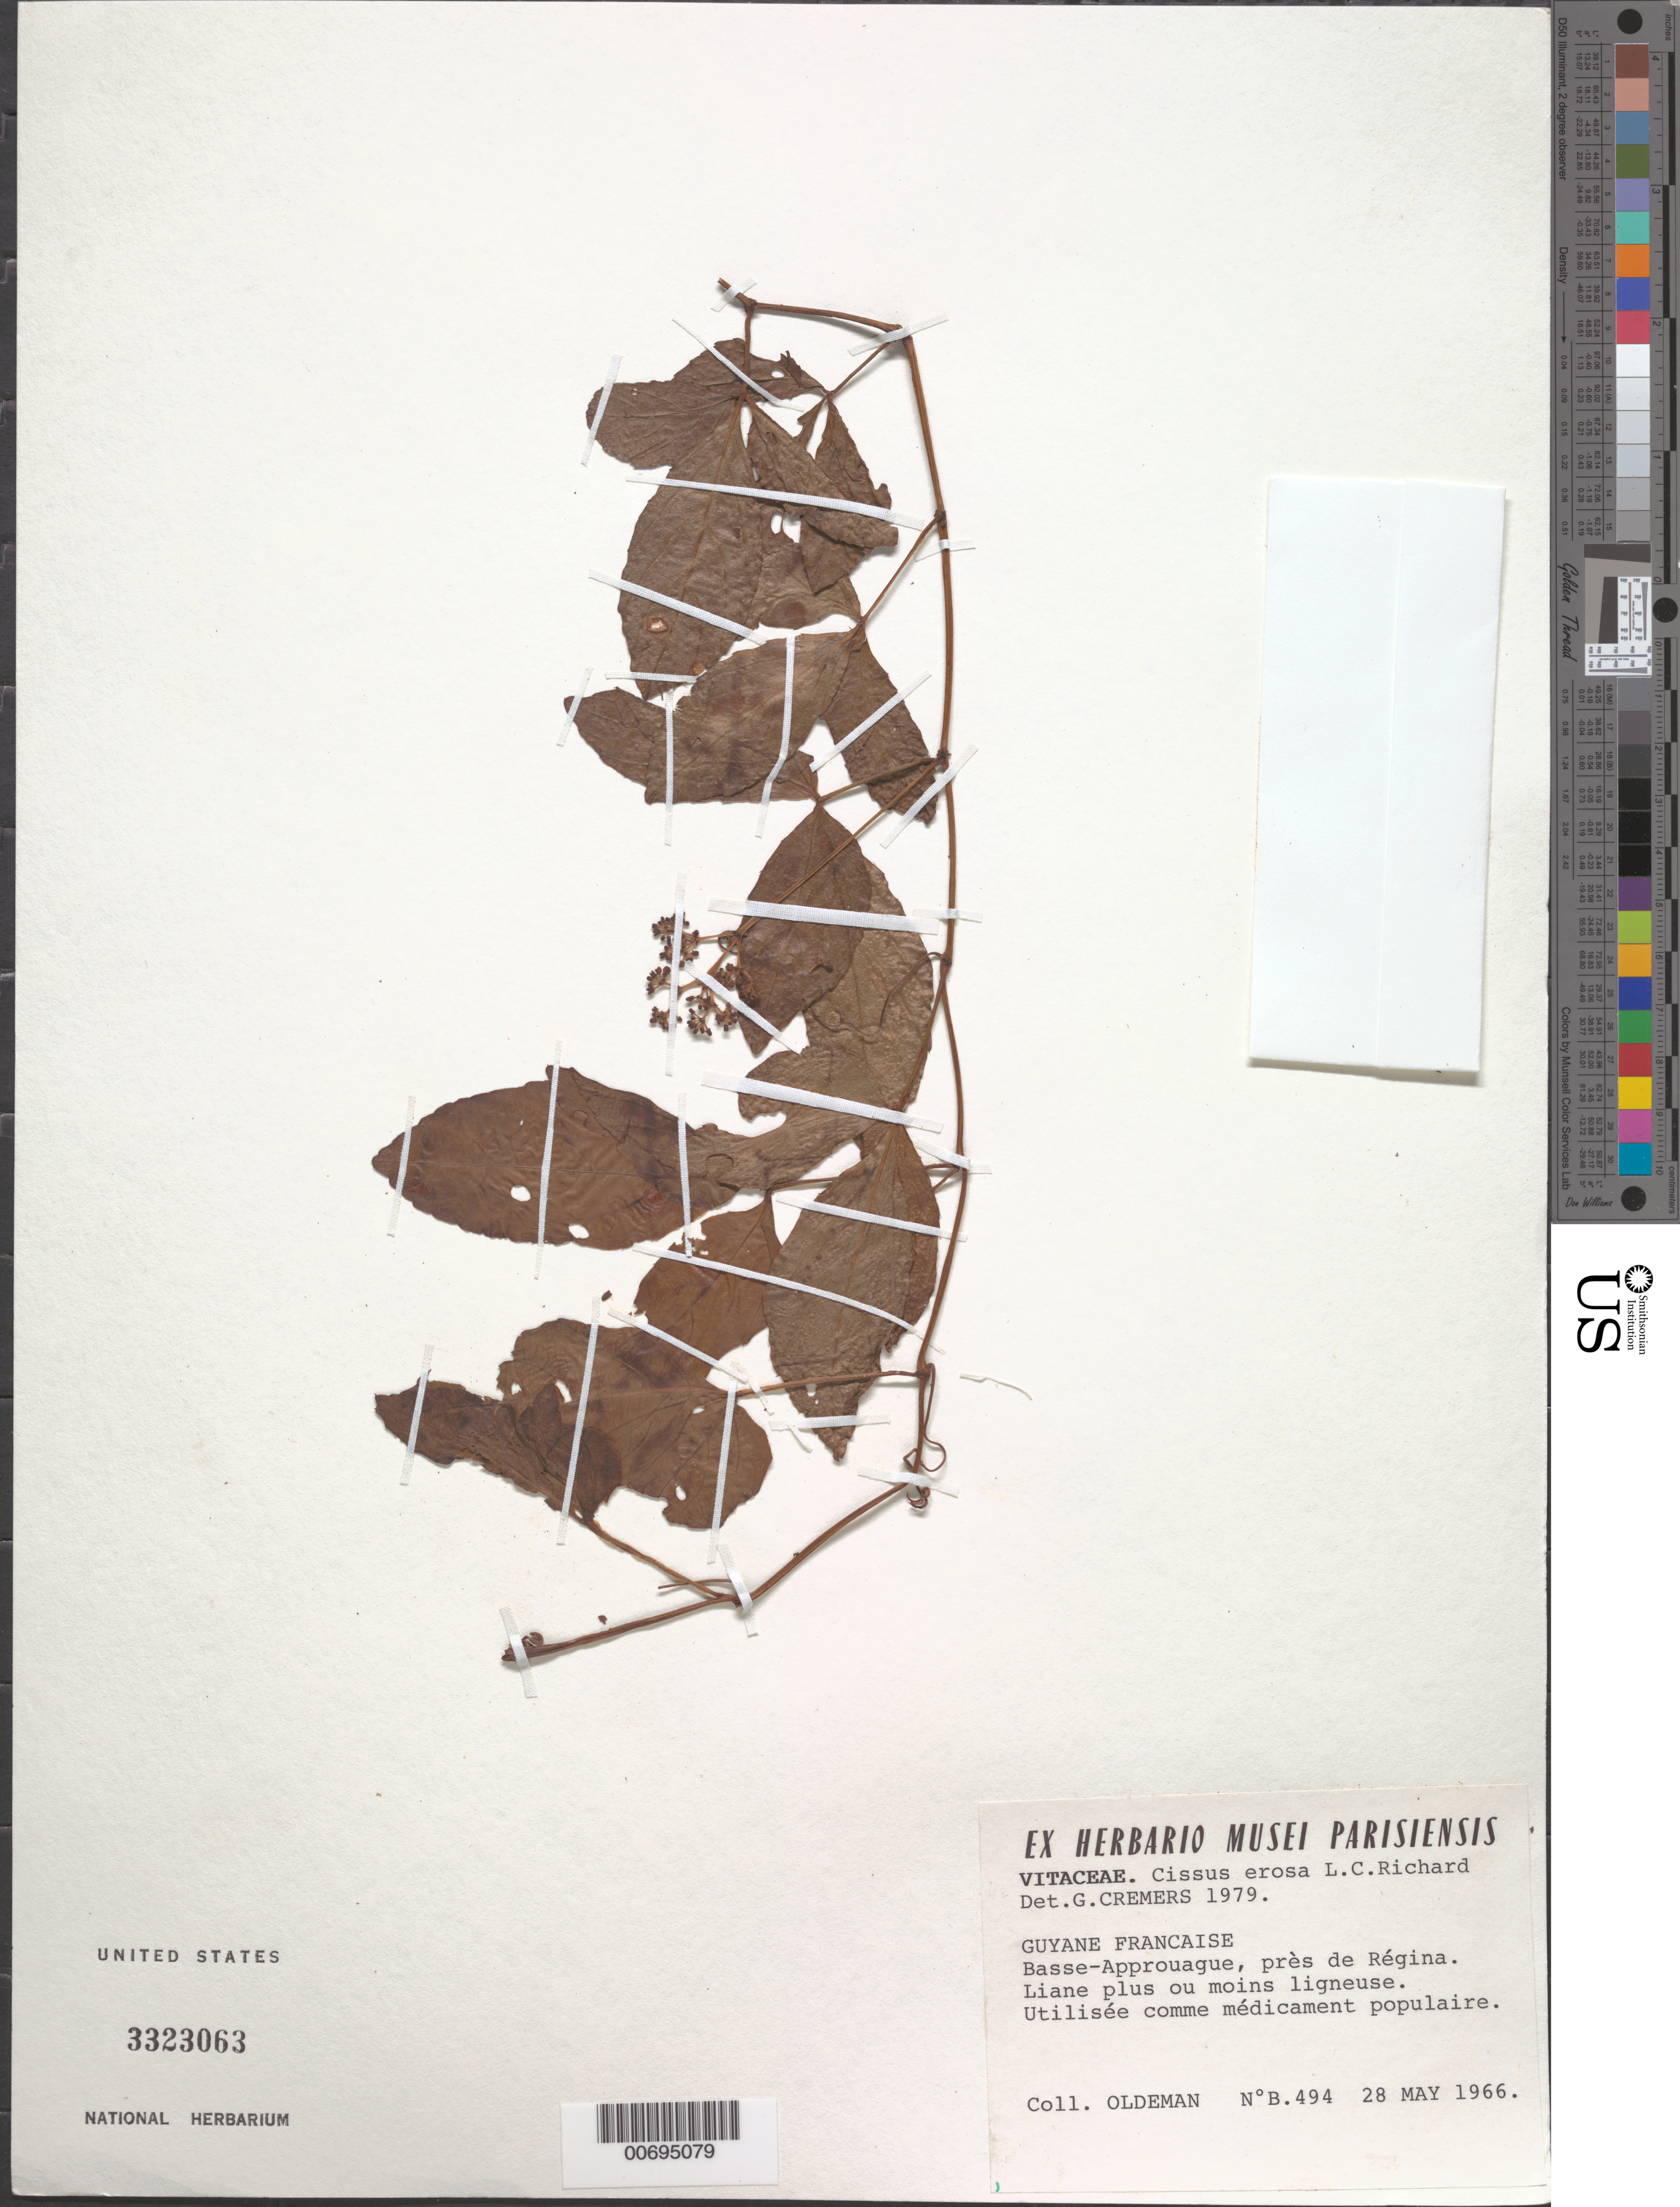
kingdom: Plantae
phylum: Tracheophyta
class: Magnoliopsida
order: Vitales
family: Vitaceae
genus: Cissus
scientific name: Cissus erosa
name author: Rich.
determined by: Cremers, Georges A.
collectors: R. Oldeman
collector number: B 494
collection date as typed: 28-May-66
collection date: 1966-05-28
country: French Guiana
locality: Bas Approaugue, pres de Régina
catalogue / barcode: US 3323063